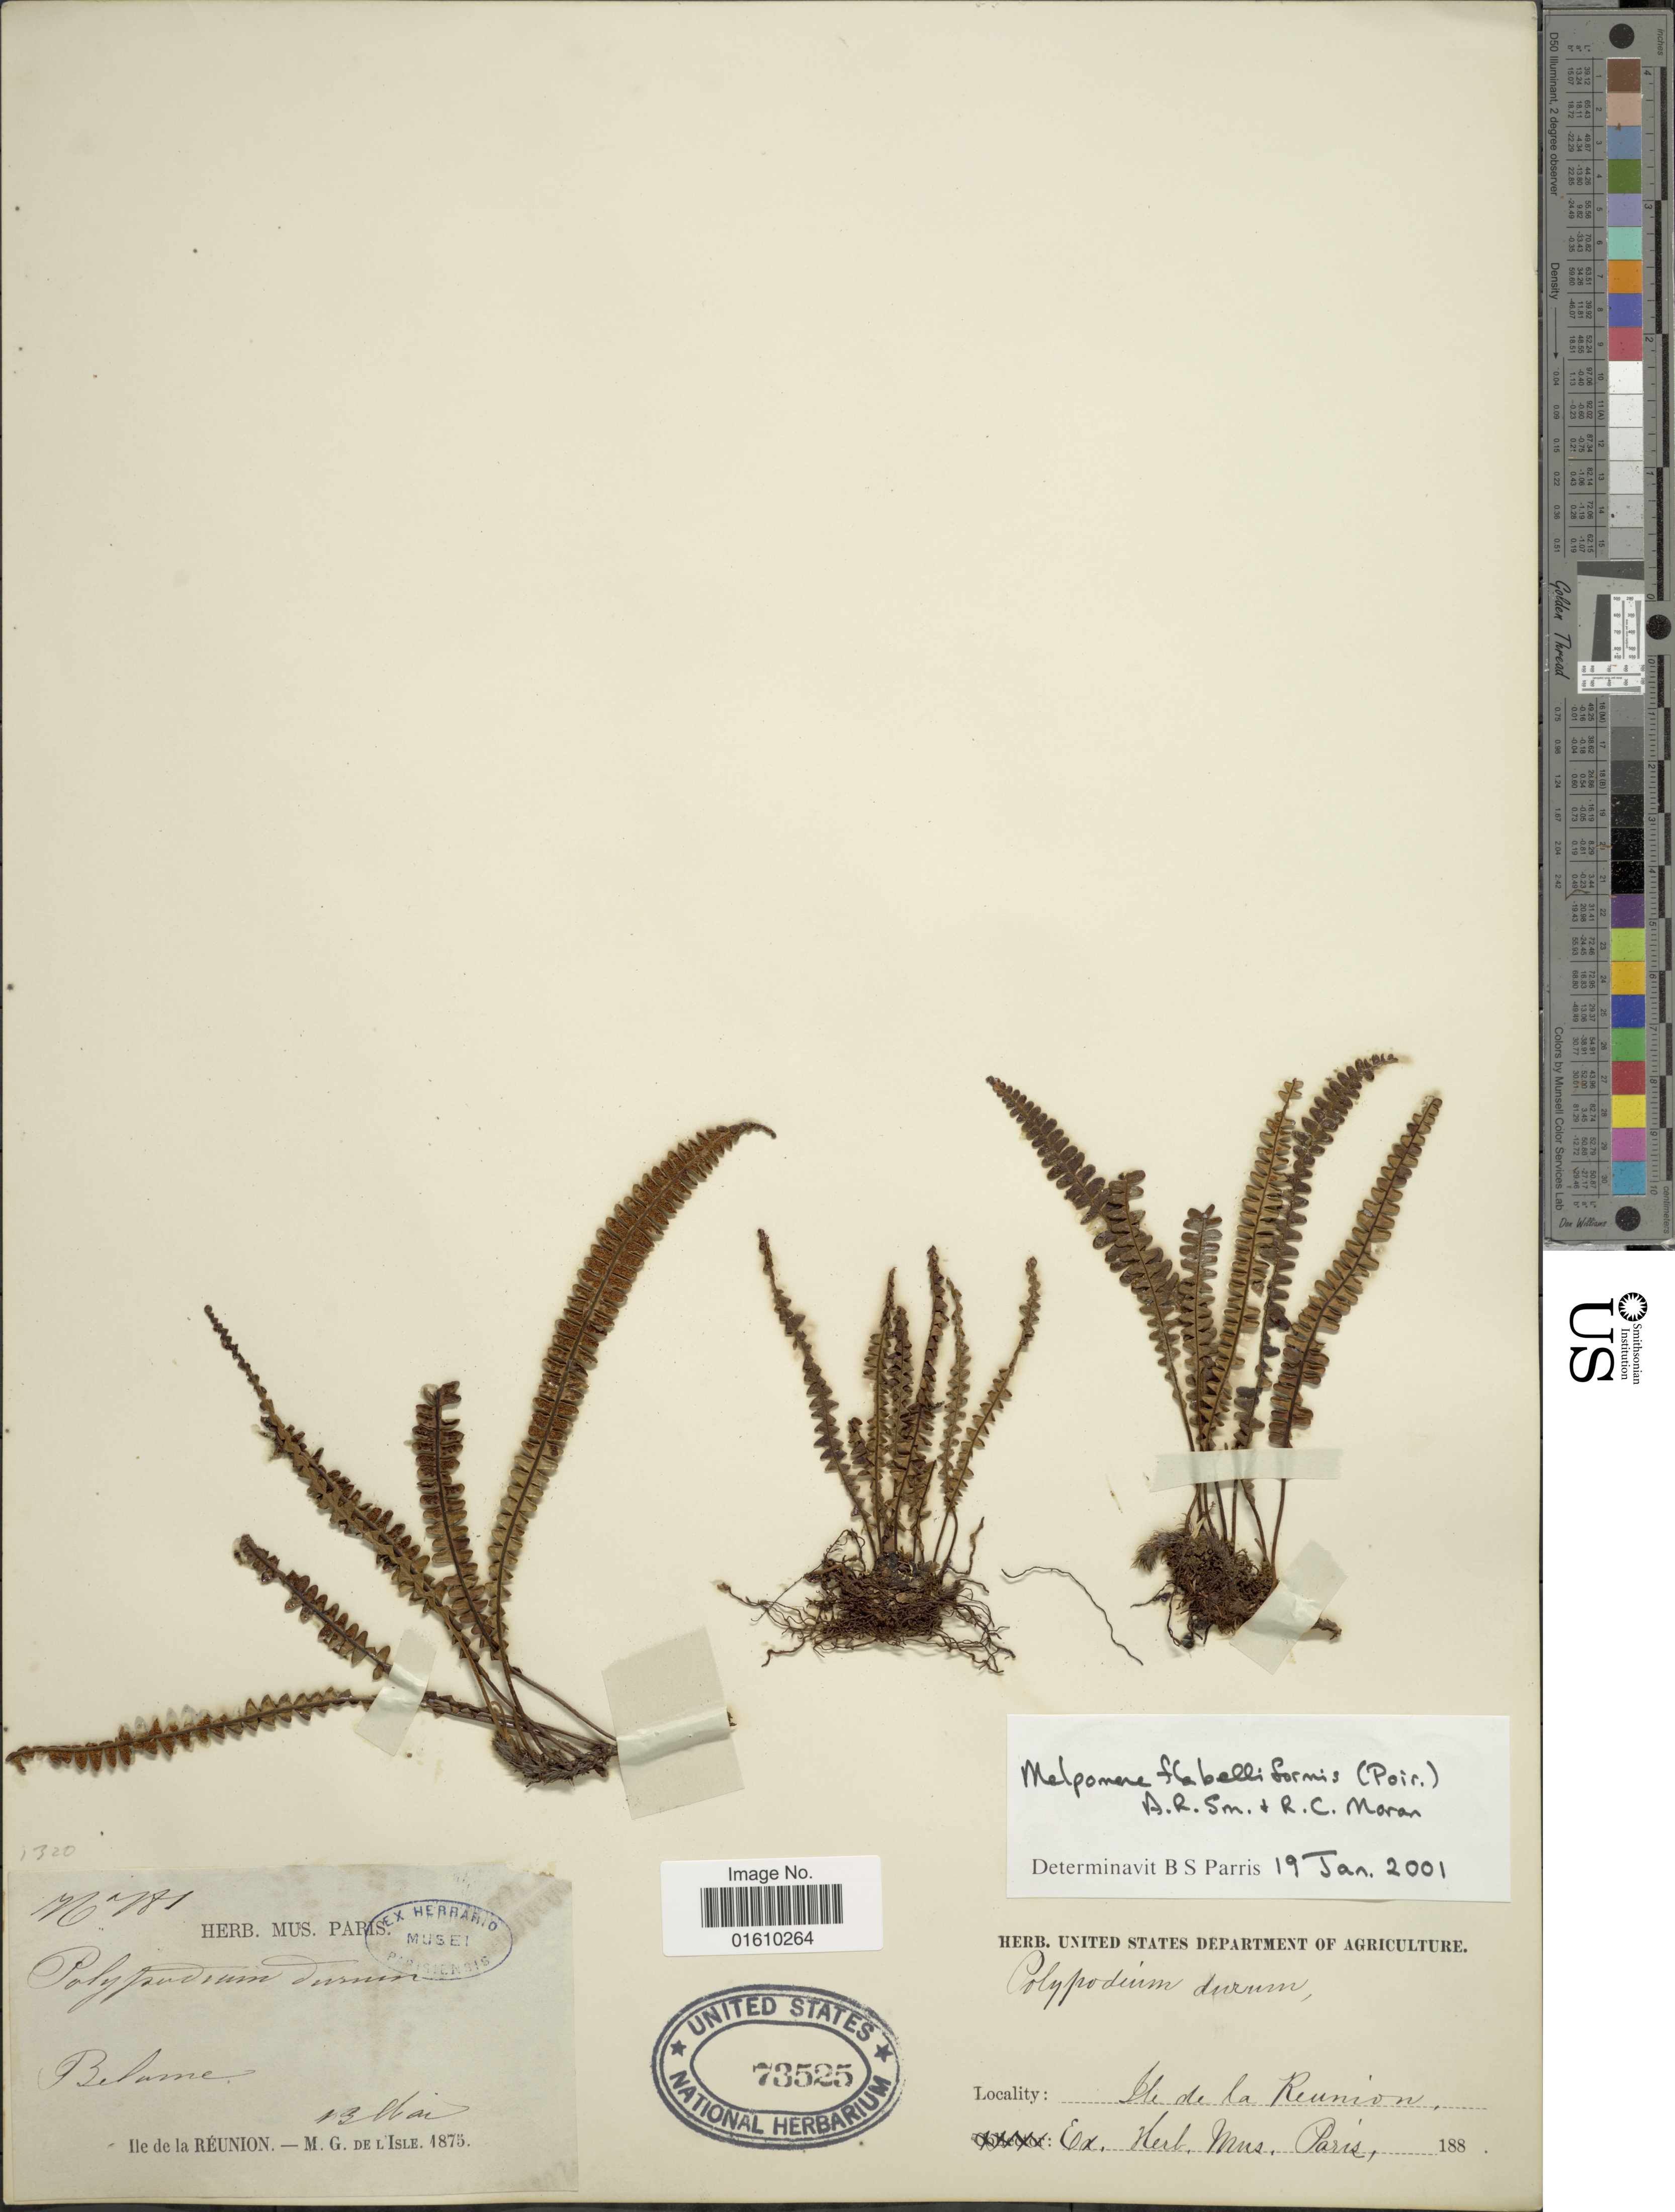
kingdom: Plantae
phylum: Tracheophyta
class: Polypodiopsida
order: Polypodiales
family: Polypodiaceae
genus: Melpomene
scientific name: Melpomene flabelliformis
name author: (Poir.) A.R. Sm. & R.C. Moran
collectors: M. de L'Isle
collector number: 781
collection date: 1875-05-13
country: Reunion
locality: Belame [interpreted]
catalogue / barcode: US 73525